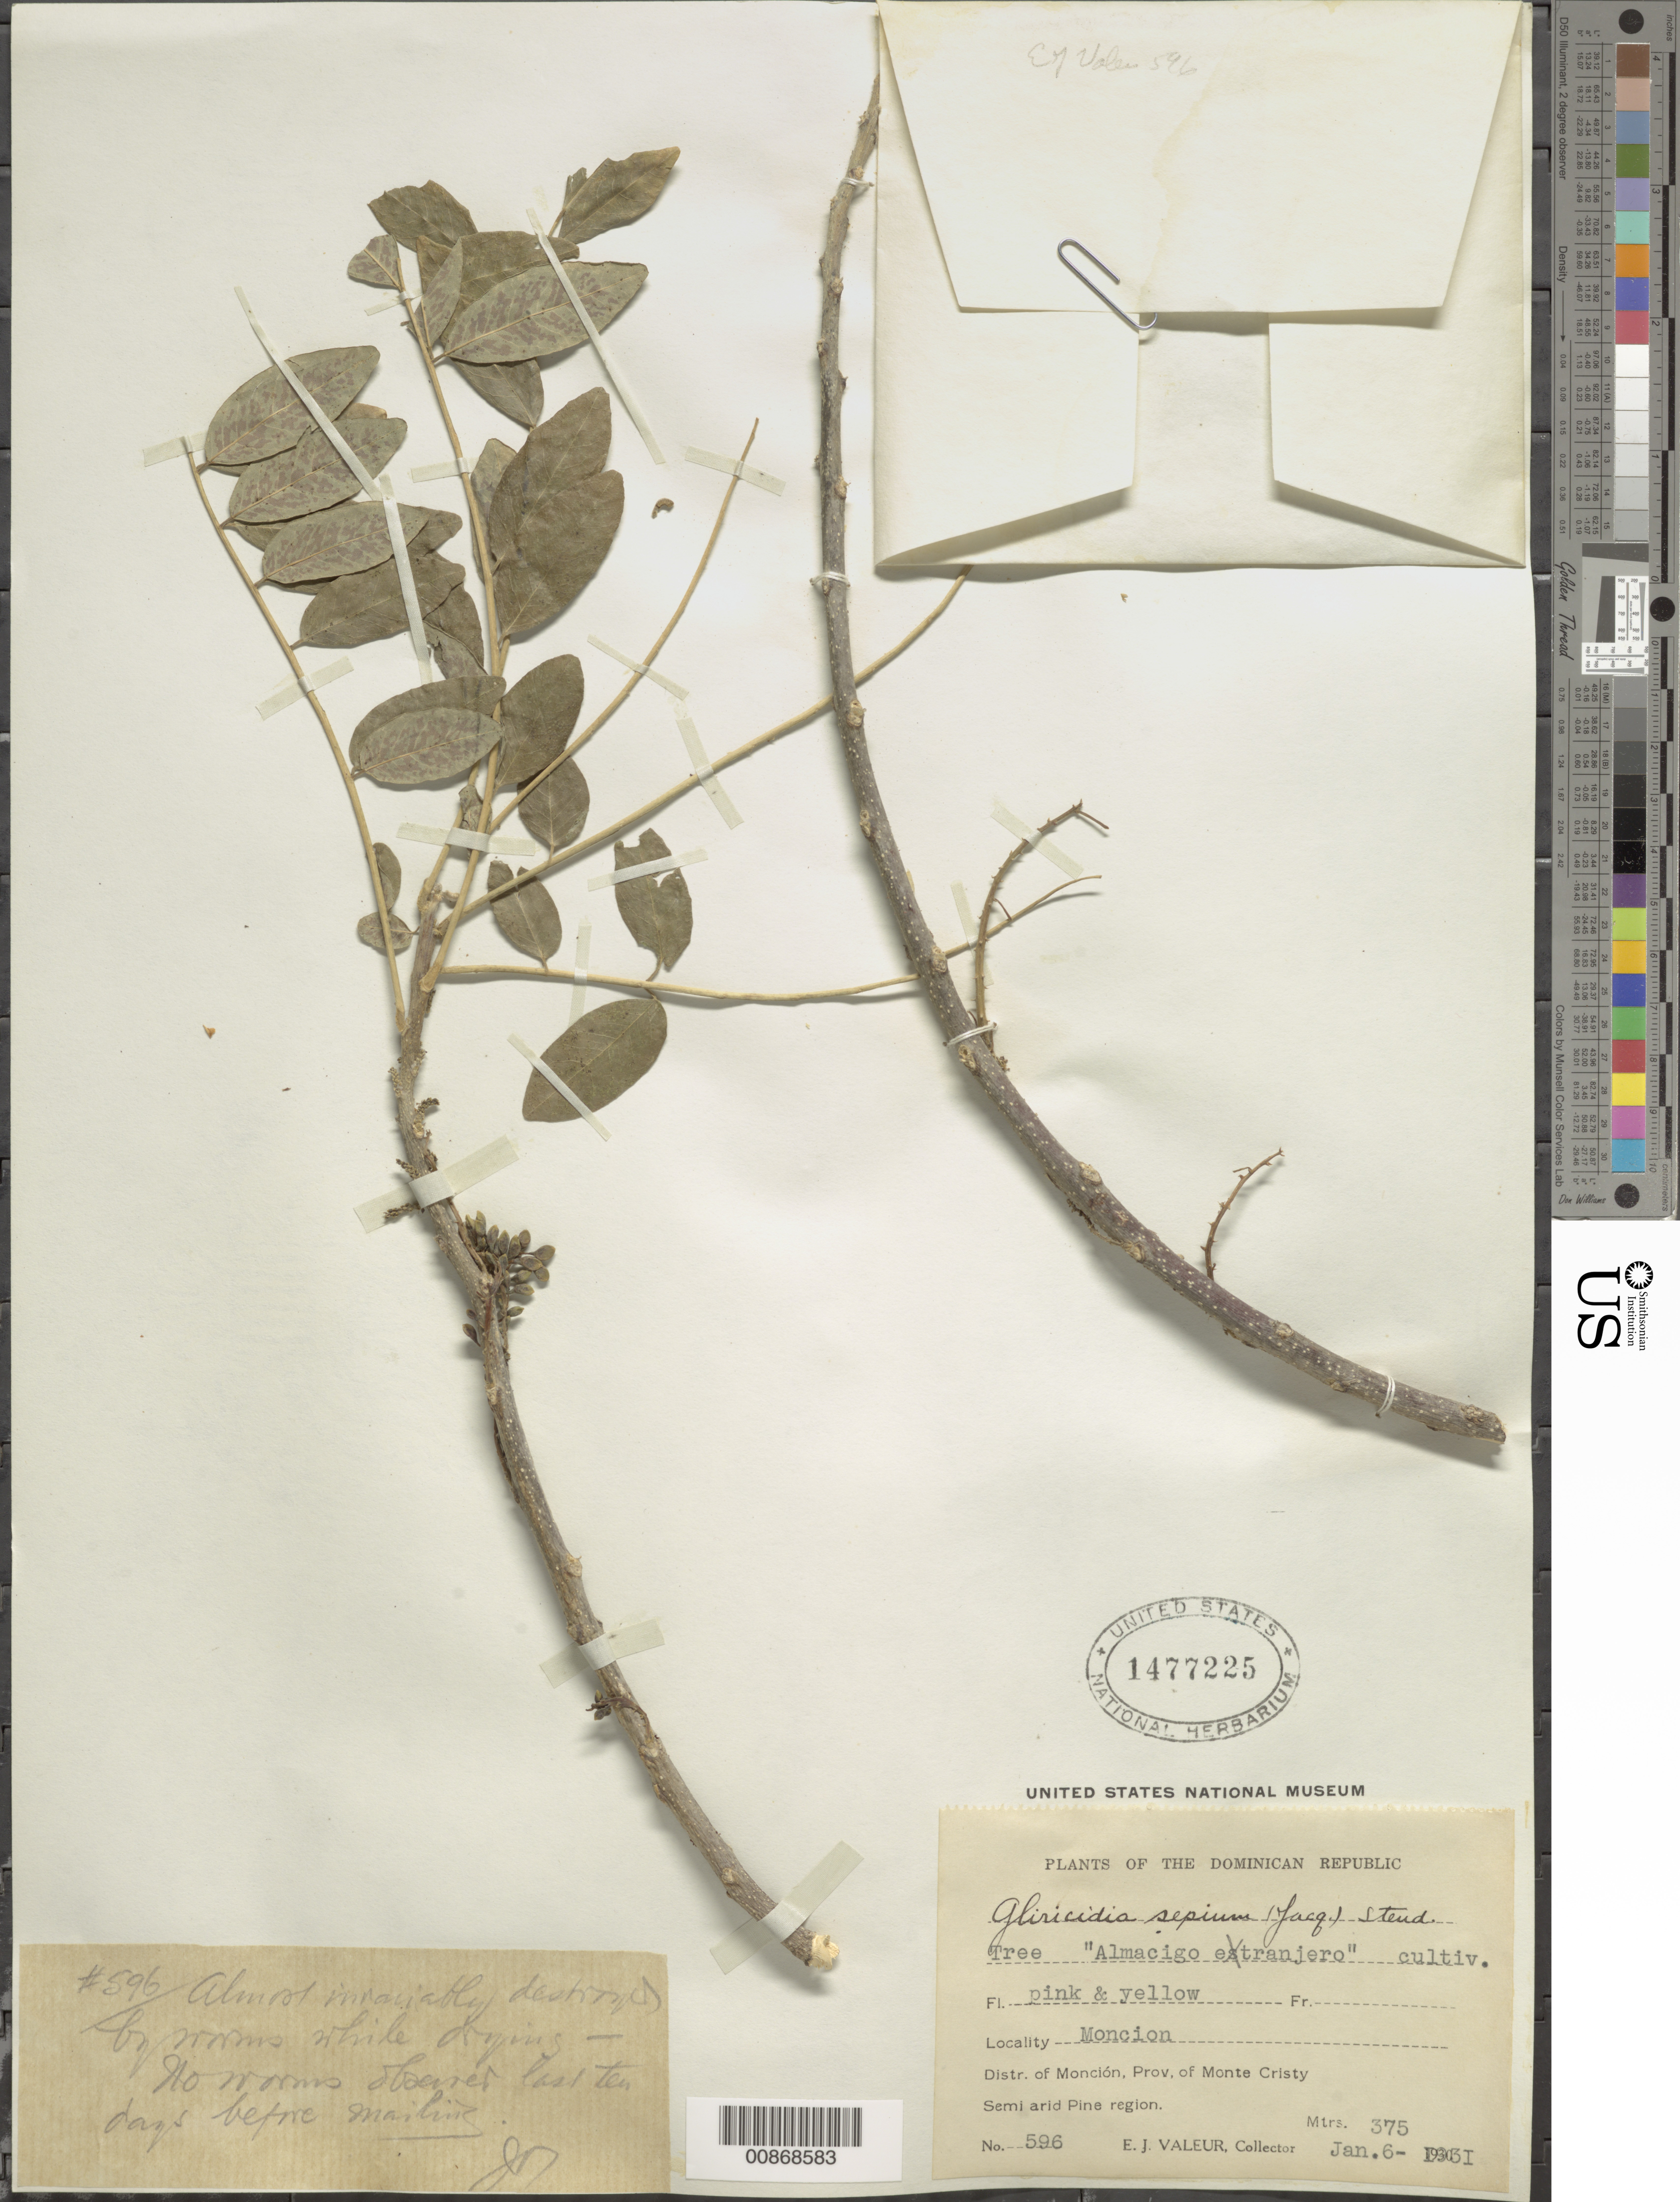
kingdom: Plantae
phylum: Tracheophyta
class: Magnoliopsida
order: Fabales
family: Fabaceae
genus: Gliricidia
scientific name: Gliricidia sepium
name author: (Jacq.) Kunth ex Walp.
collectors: E. Valeur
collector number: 596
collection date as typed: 06 Jan 1931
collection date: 1931-01-06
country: Dominican Republic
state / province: Monte Cristi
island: Hispaniola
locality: Monción. Distr. of Monción.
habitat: Semi arid Pine region.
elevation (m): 375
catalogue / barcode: US 1477225